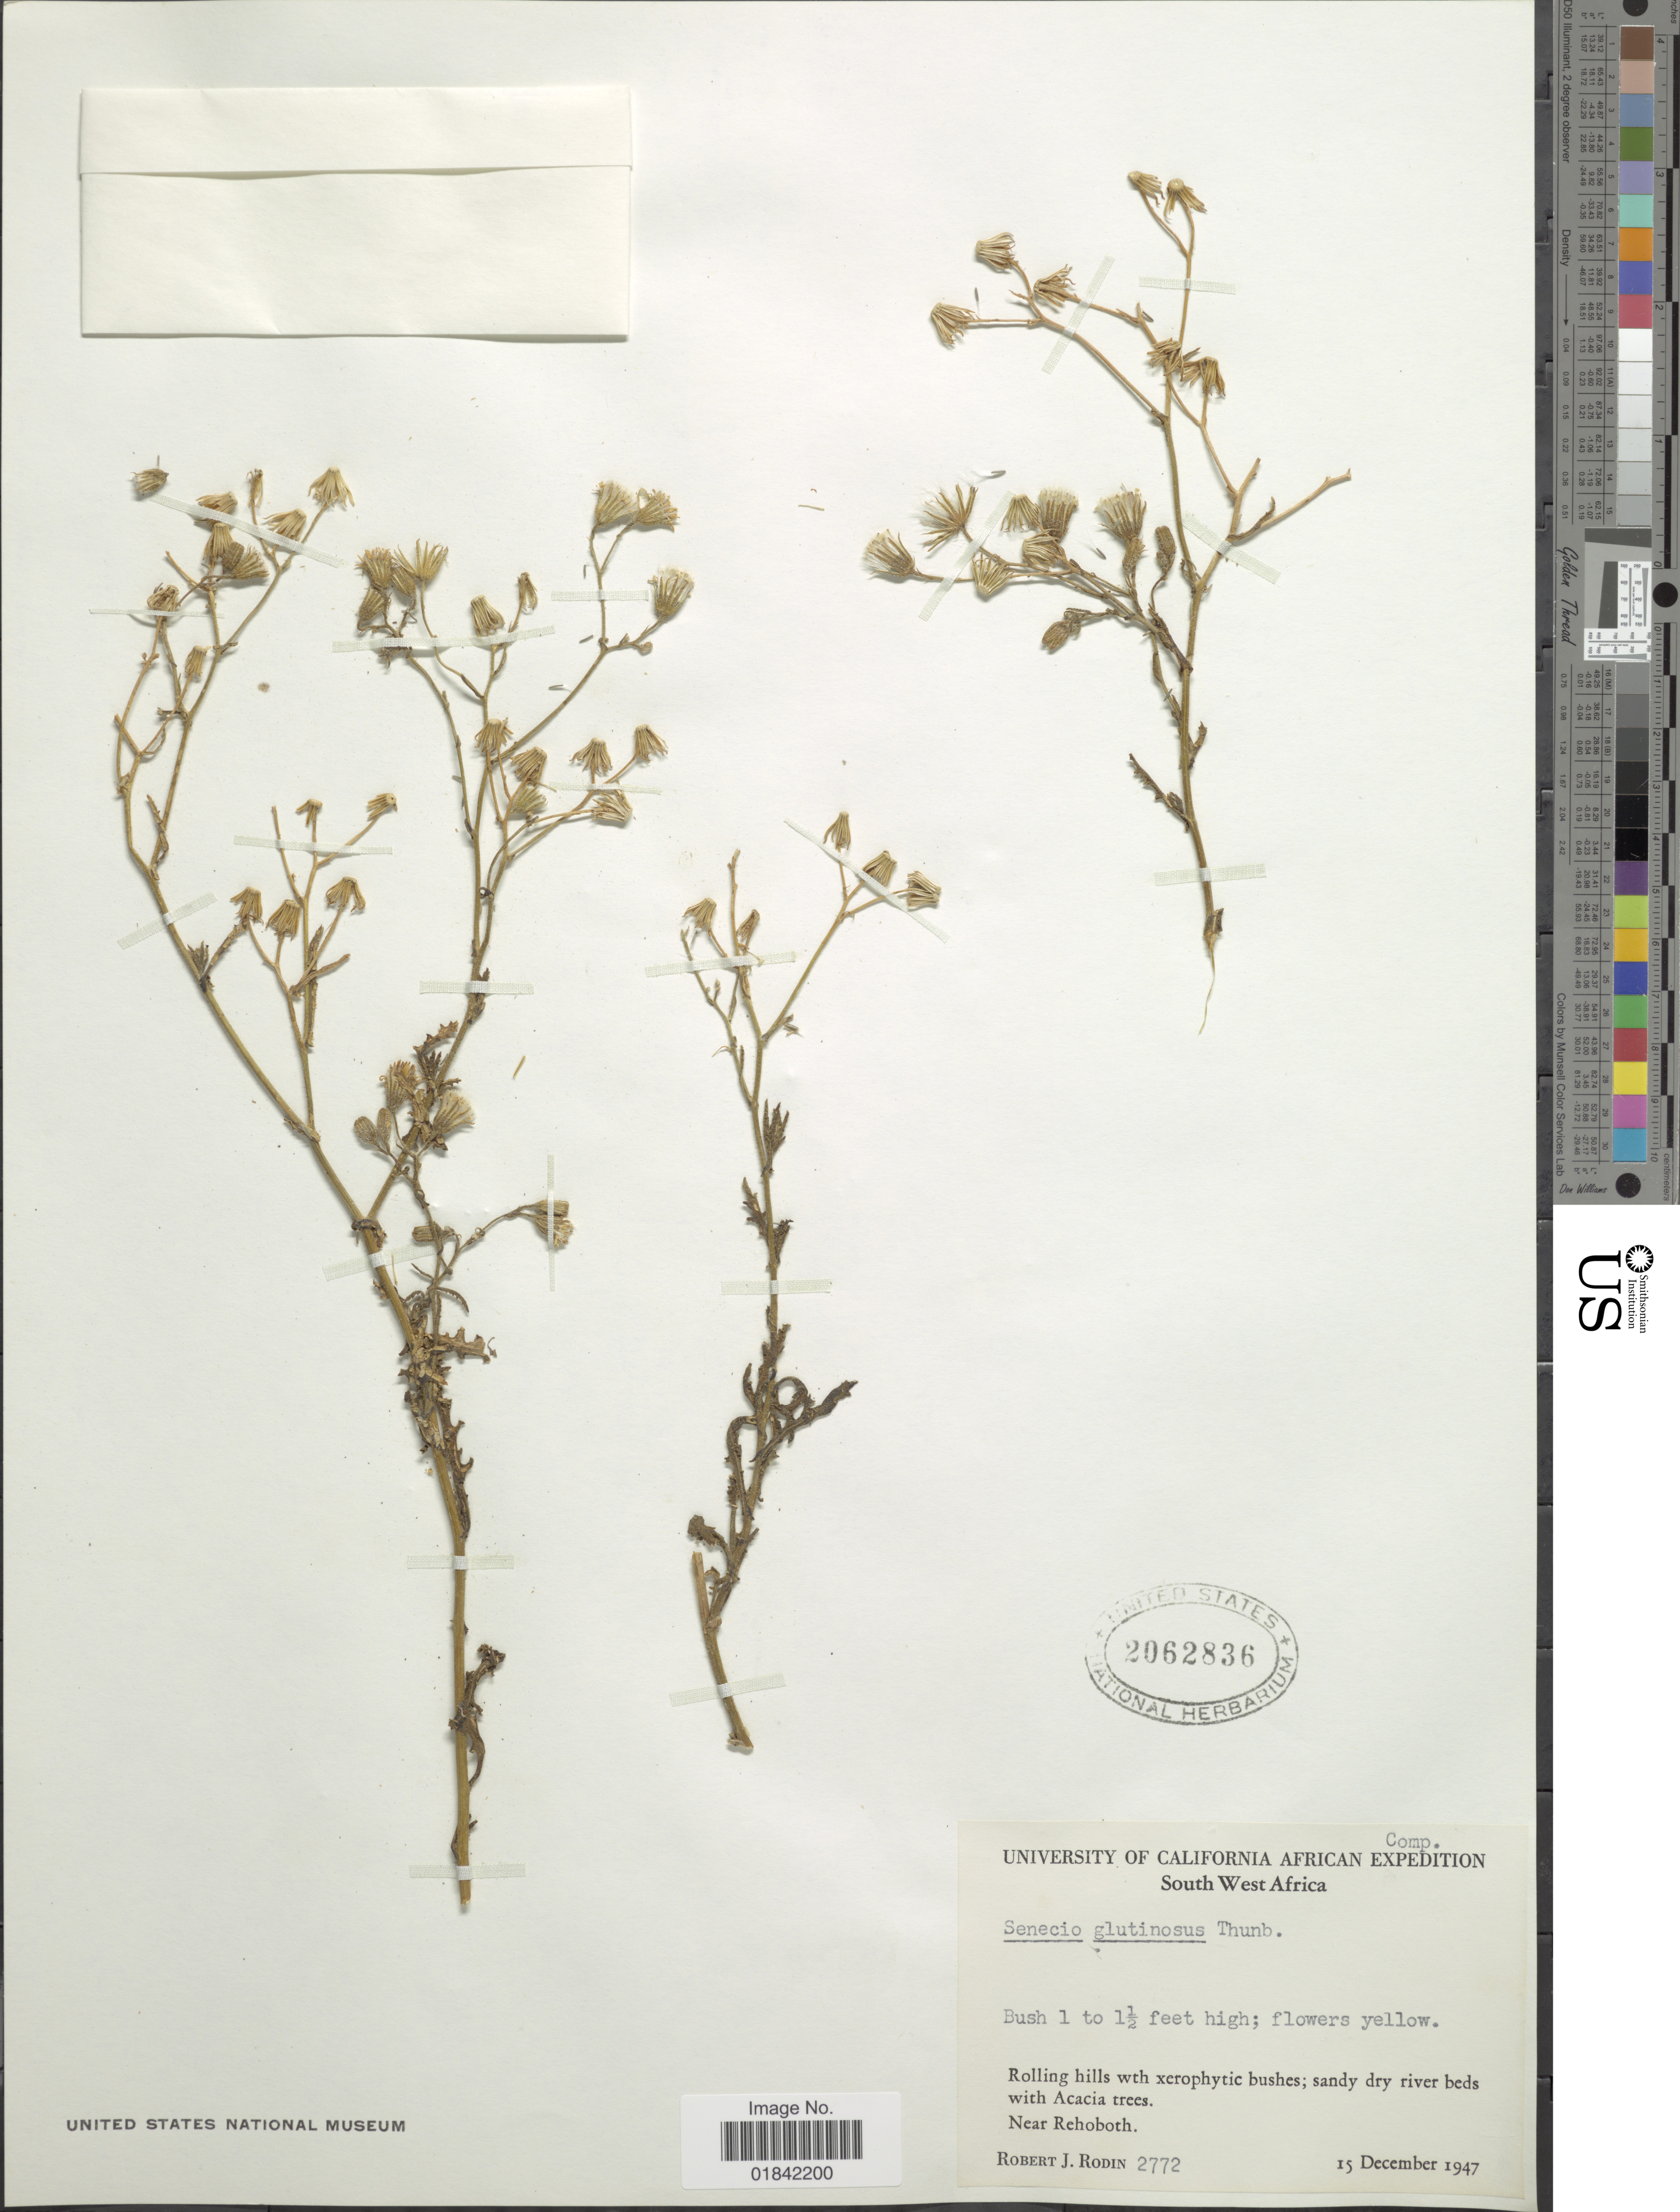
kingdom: Plantae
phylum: Tracheophyta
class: Magnoliopsida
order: Asterales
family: Asteraceae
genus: Senecio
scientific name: Senecio glutinosus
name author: Thunb.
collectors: R. J. Rodin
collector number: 2772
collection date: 1947-12-15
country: Namibia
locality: South West Africa, rolling hills wth xerophytic bushes; sandy dry river beds with Acacia tress, near Rehoboth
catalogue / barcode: US 2062836